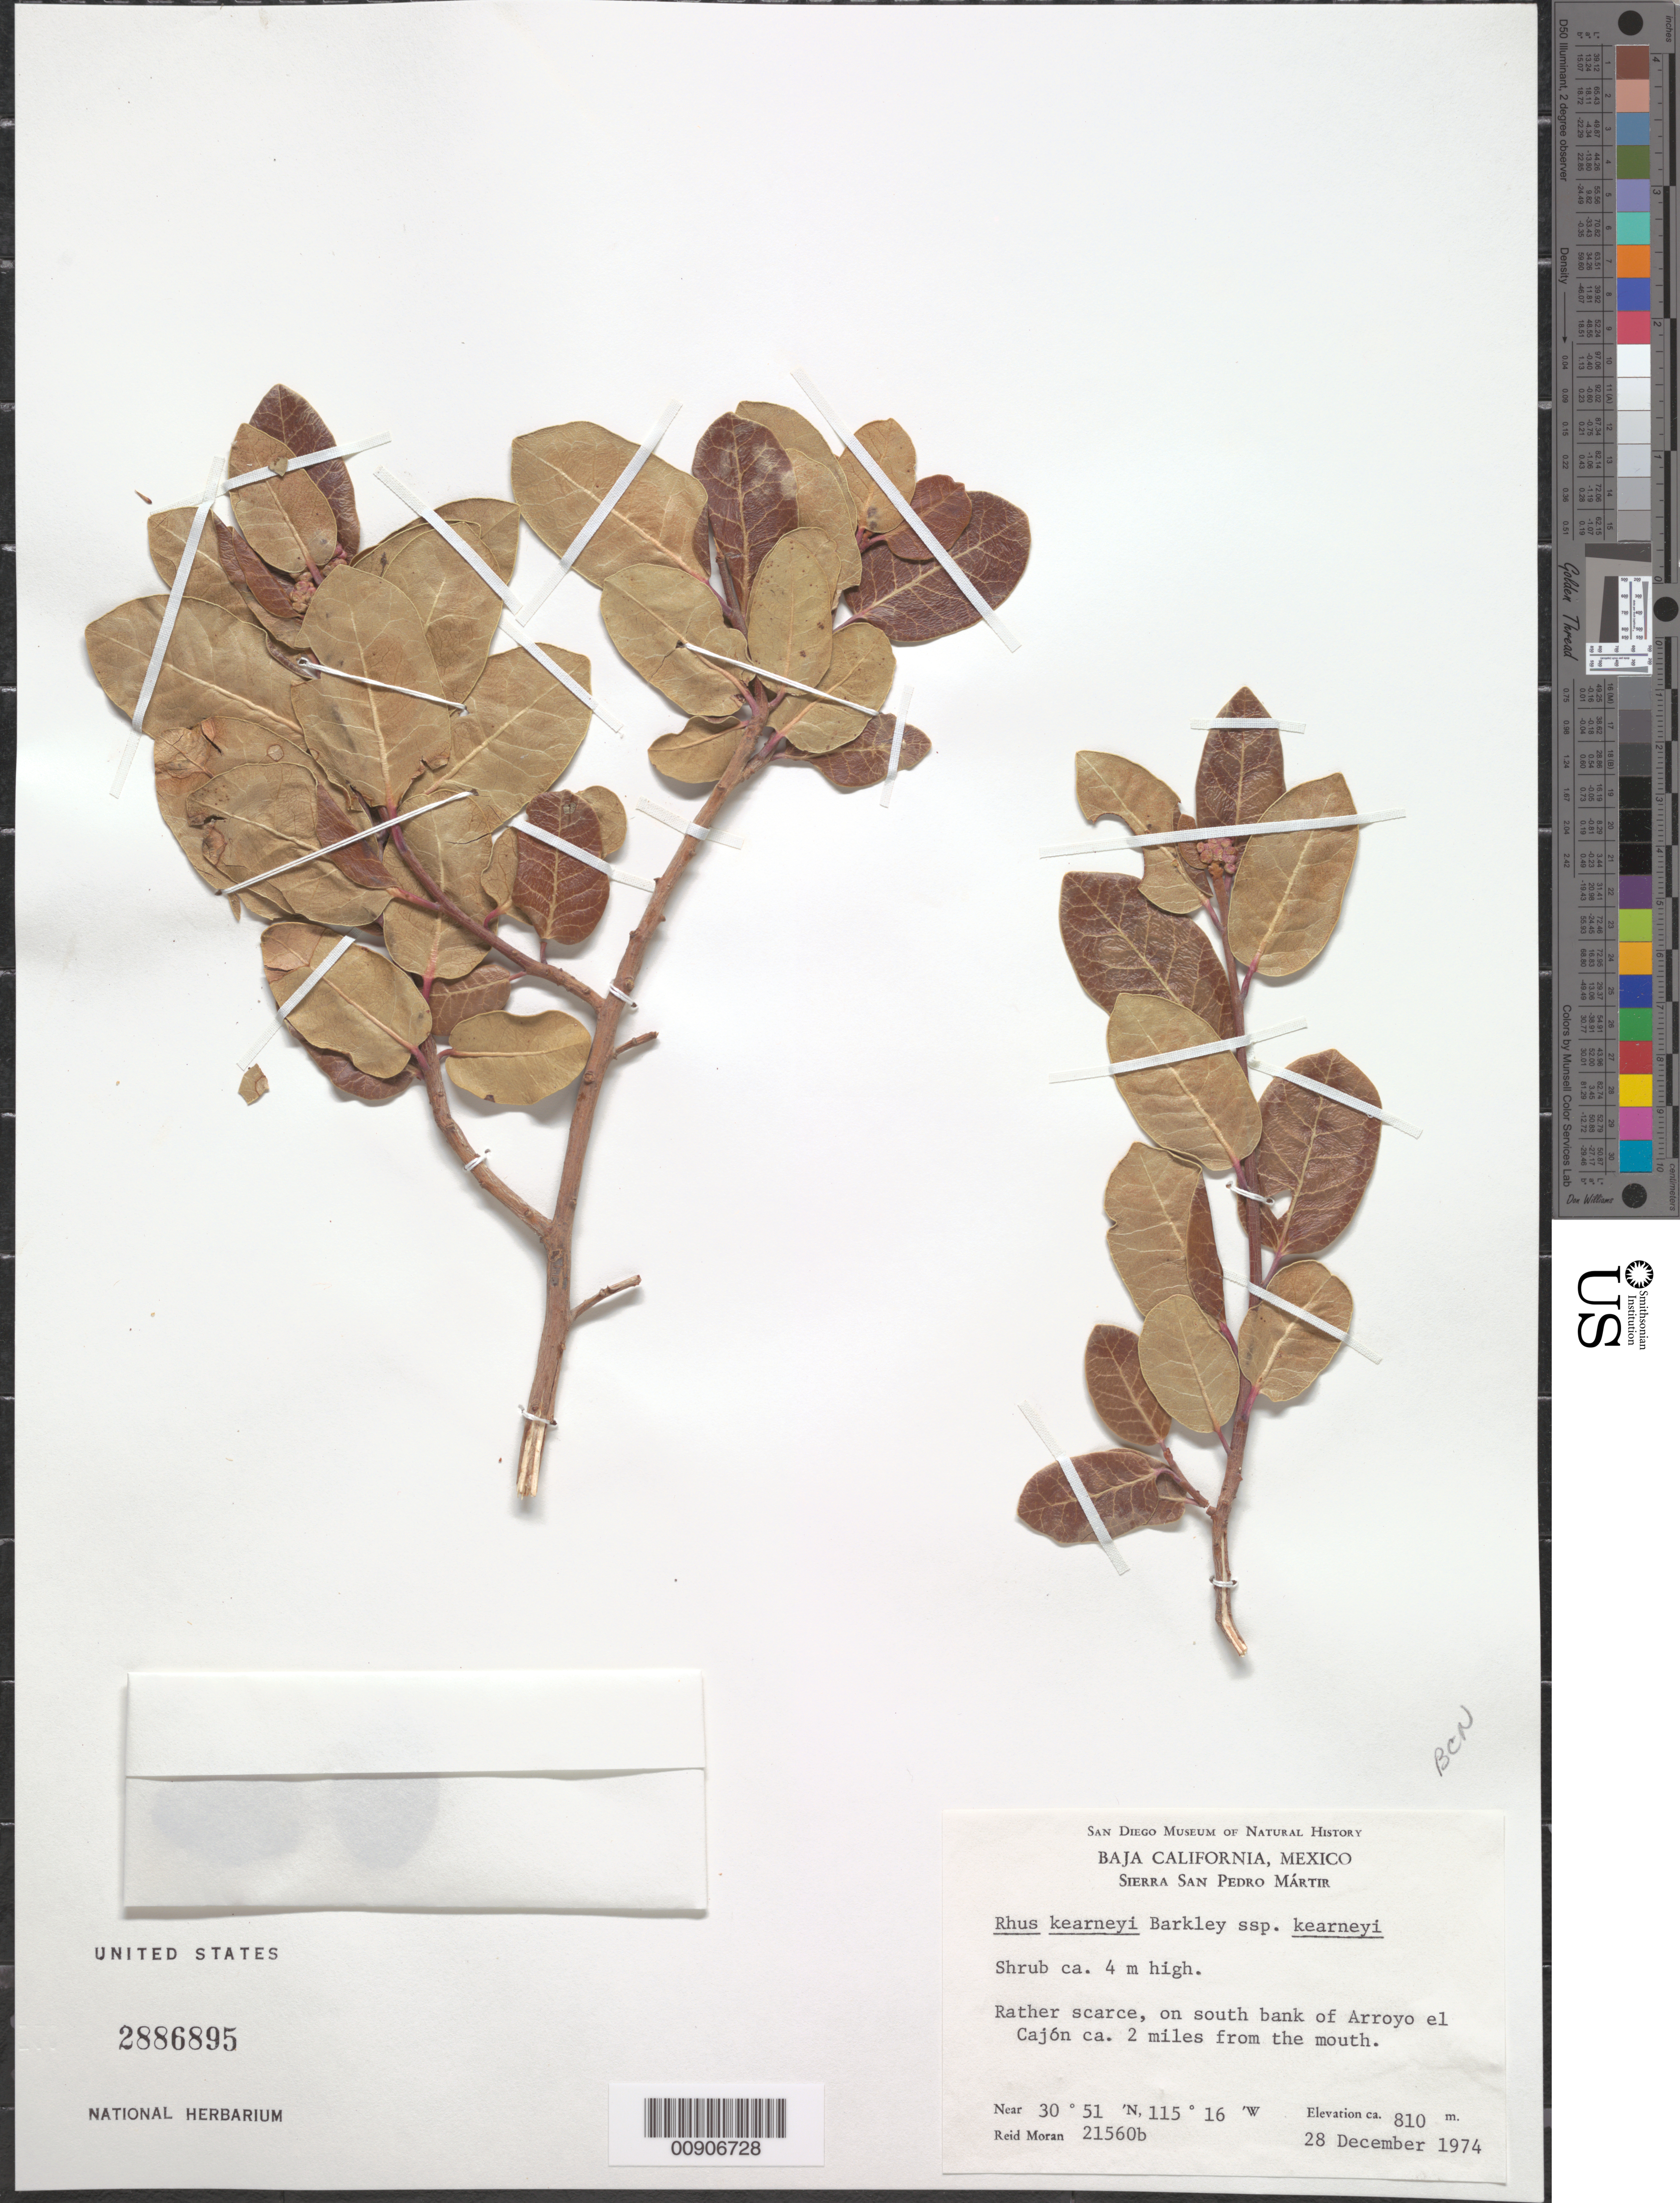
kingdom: Plantae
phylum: Tracheophyta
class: Magnoliopsida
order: Sapindales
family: Anacardiaceae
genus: Rhus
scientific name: Rhus kearneyi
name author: F.A. Barkley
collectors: R. V. Moran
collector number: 21560 b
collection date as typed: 28 Dec 1974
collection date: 1974-12-28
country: Mexico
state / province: Baja California Norte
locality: Baja California, Sierra San Pedro Mártir. On south bank of Arroyo el Cajón ca. 2 miles from the mouth.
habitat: On south bank of Arroyo.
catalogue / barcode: US 2886895